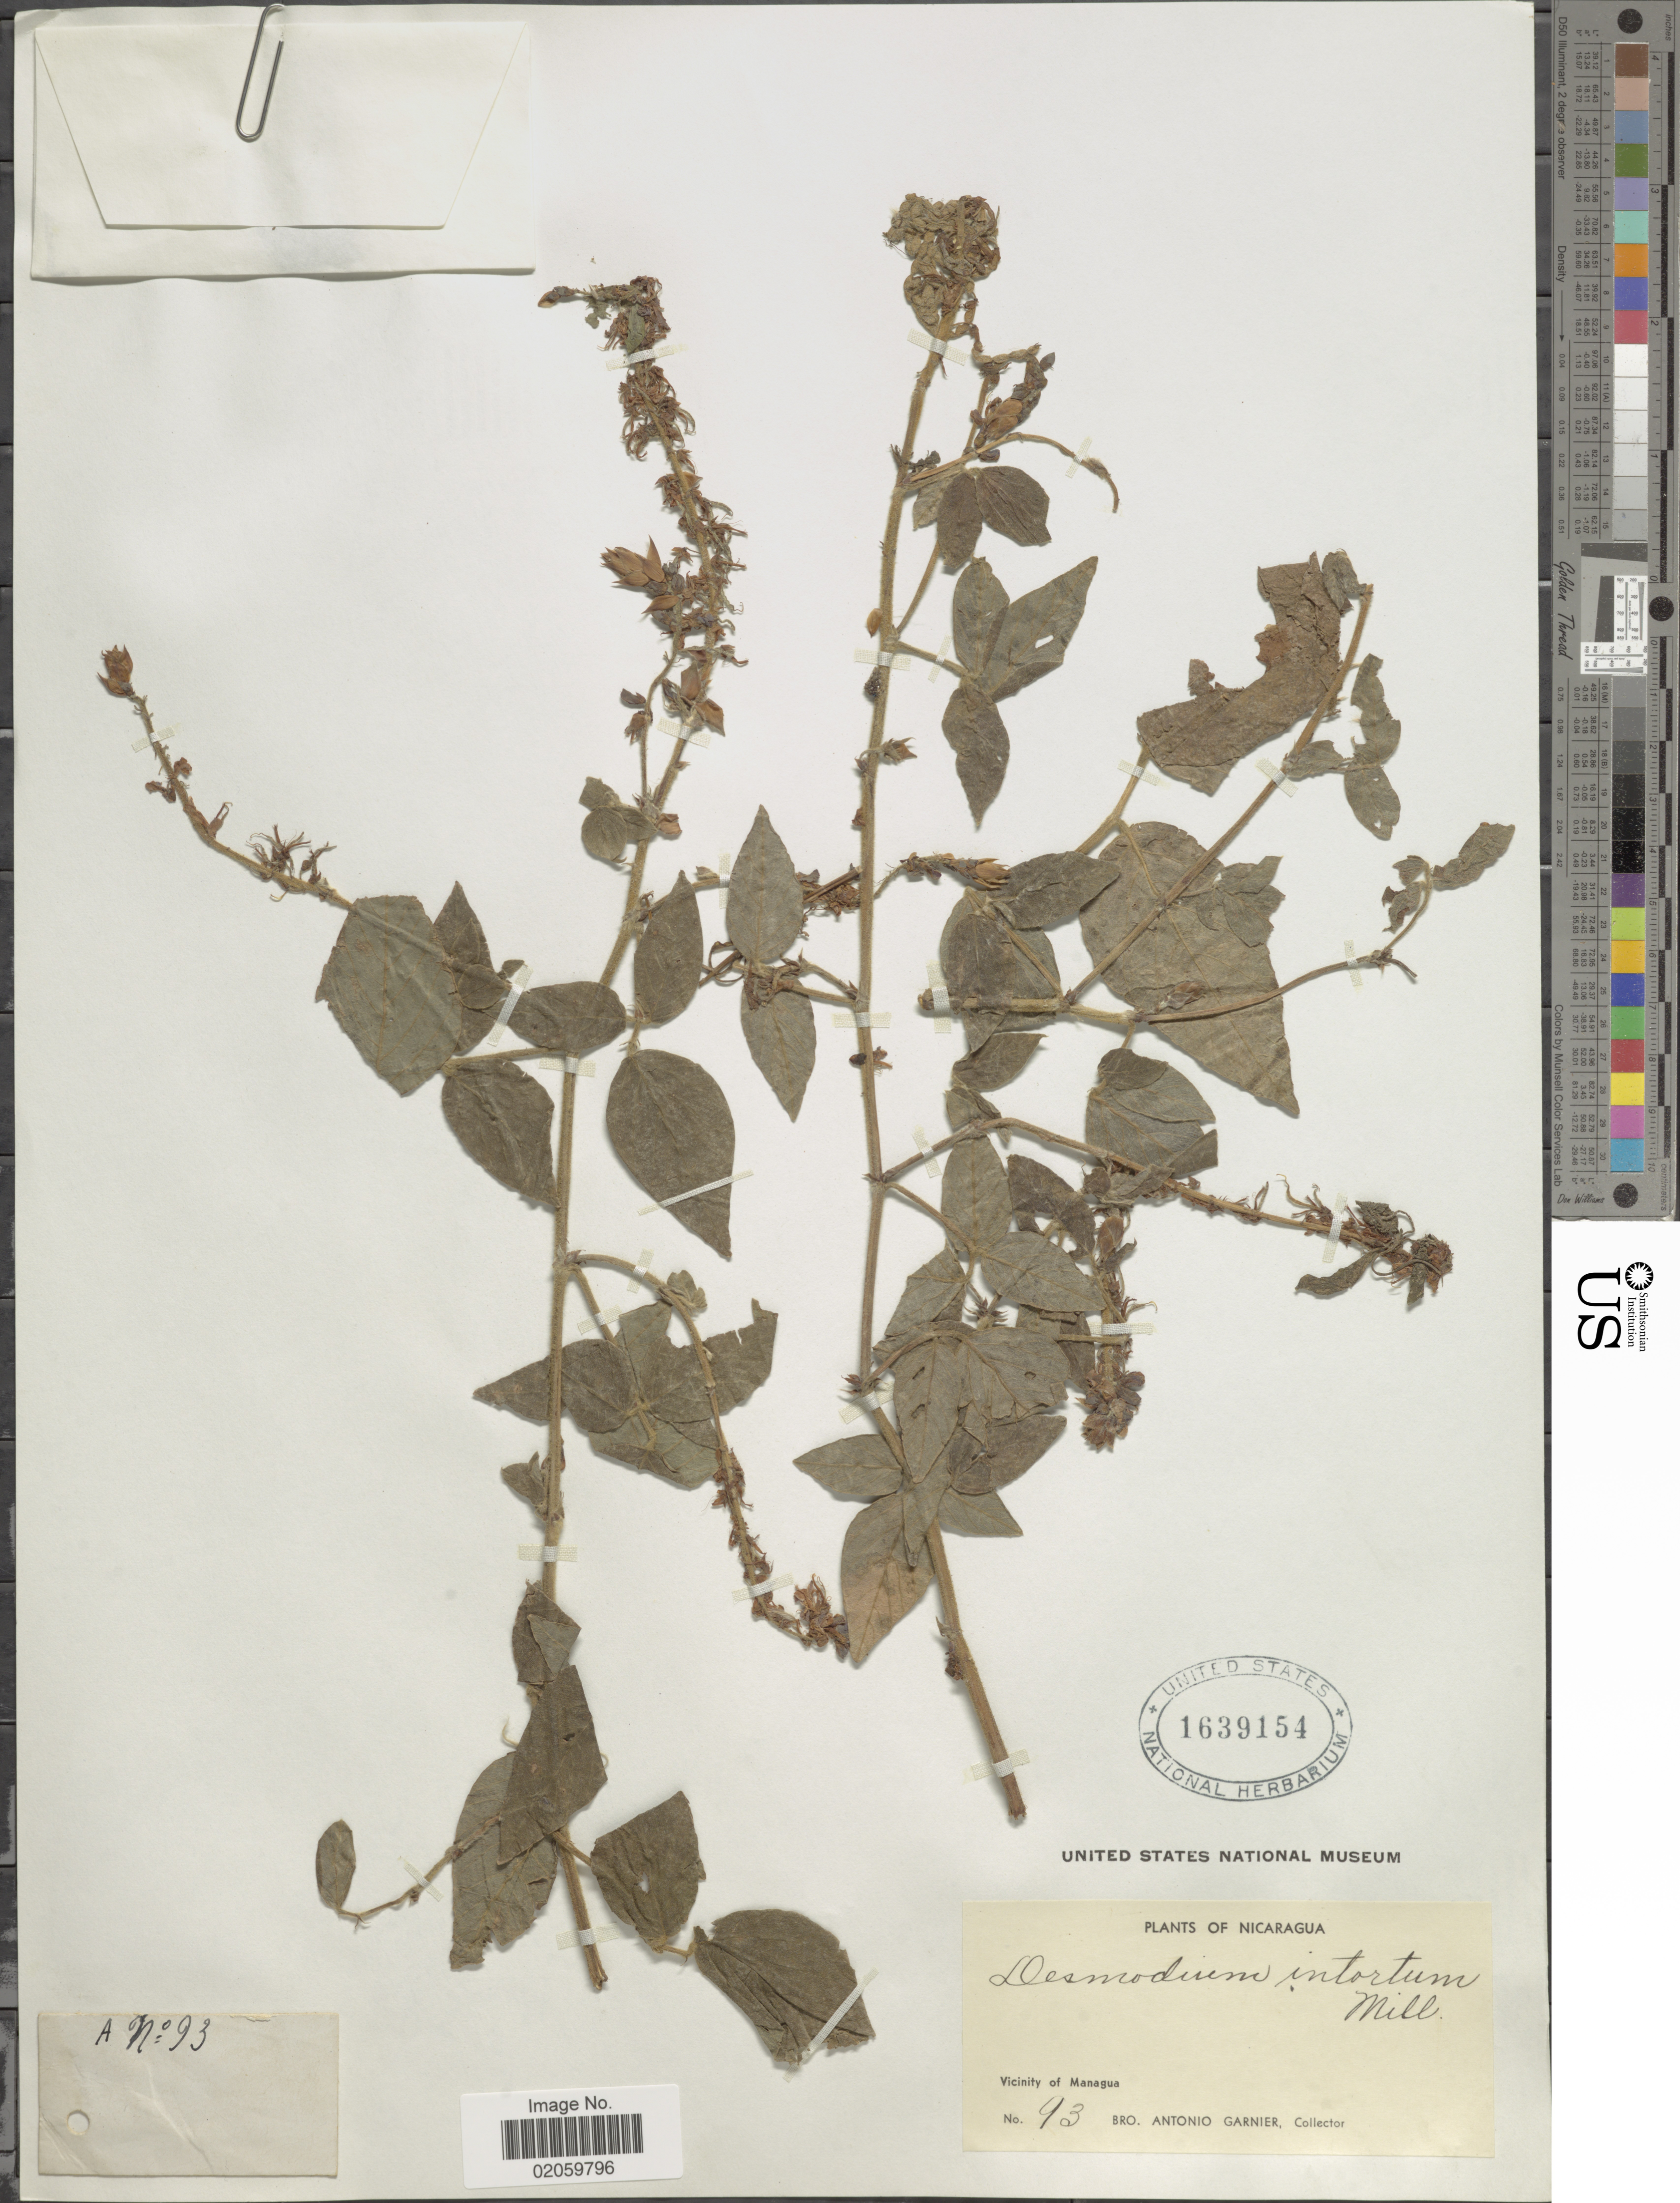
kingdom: Plantae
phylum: Tracheophyta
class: Magnoliopsida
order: Fabales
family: Fabaceae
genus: Desmodium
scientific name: Desmodium intortum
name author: (Mill.) Urb.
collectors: Bro. A. Garnier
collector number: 93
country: Nicaragua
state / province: Managua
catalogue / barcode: US 1639154